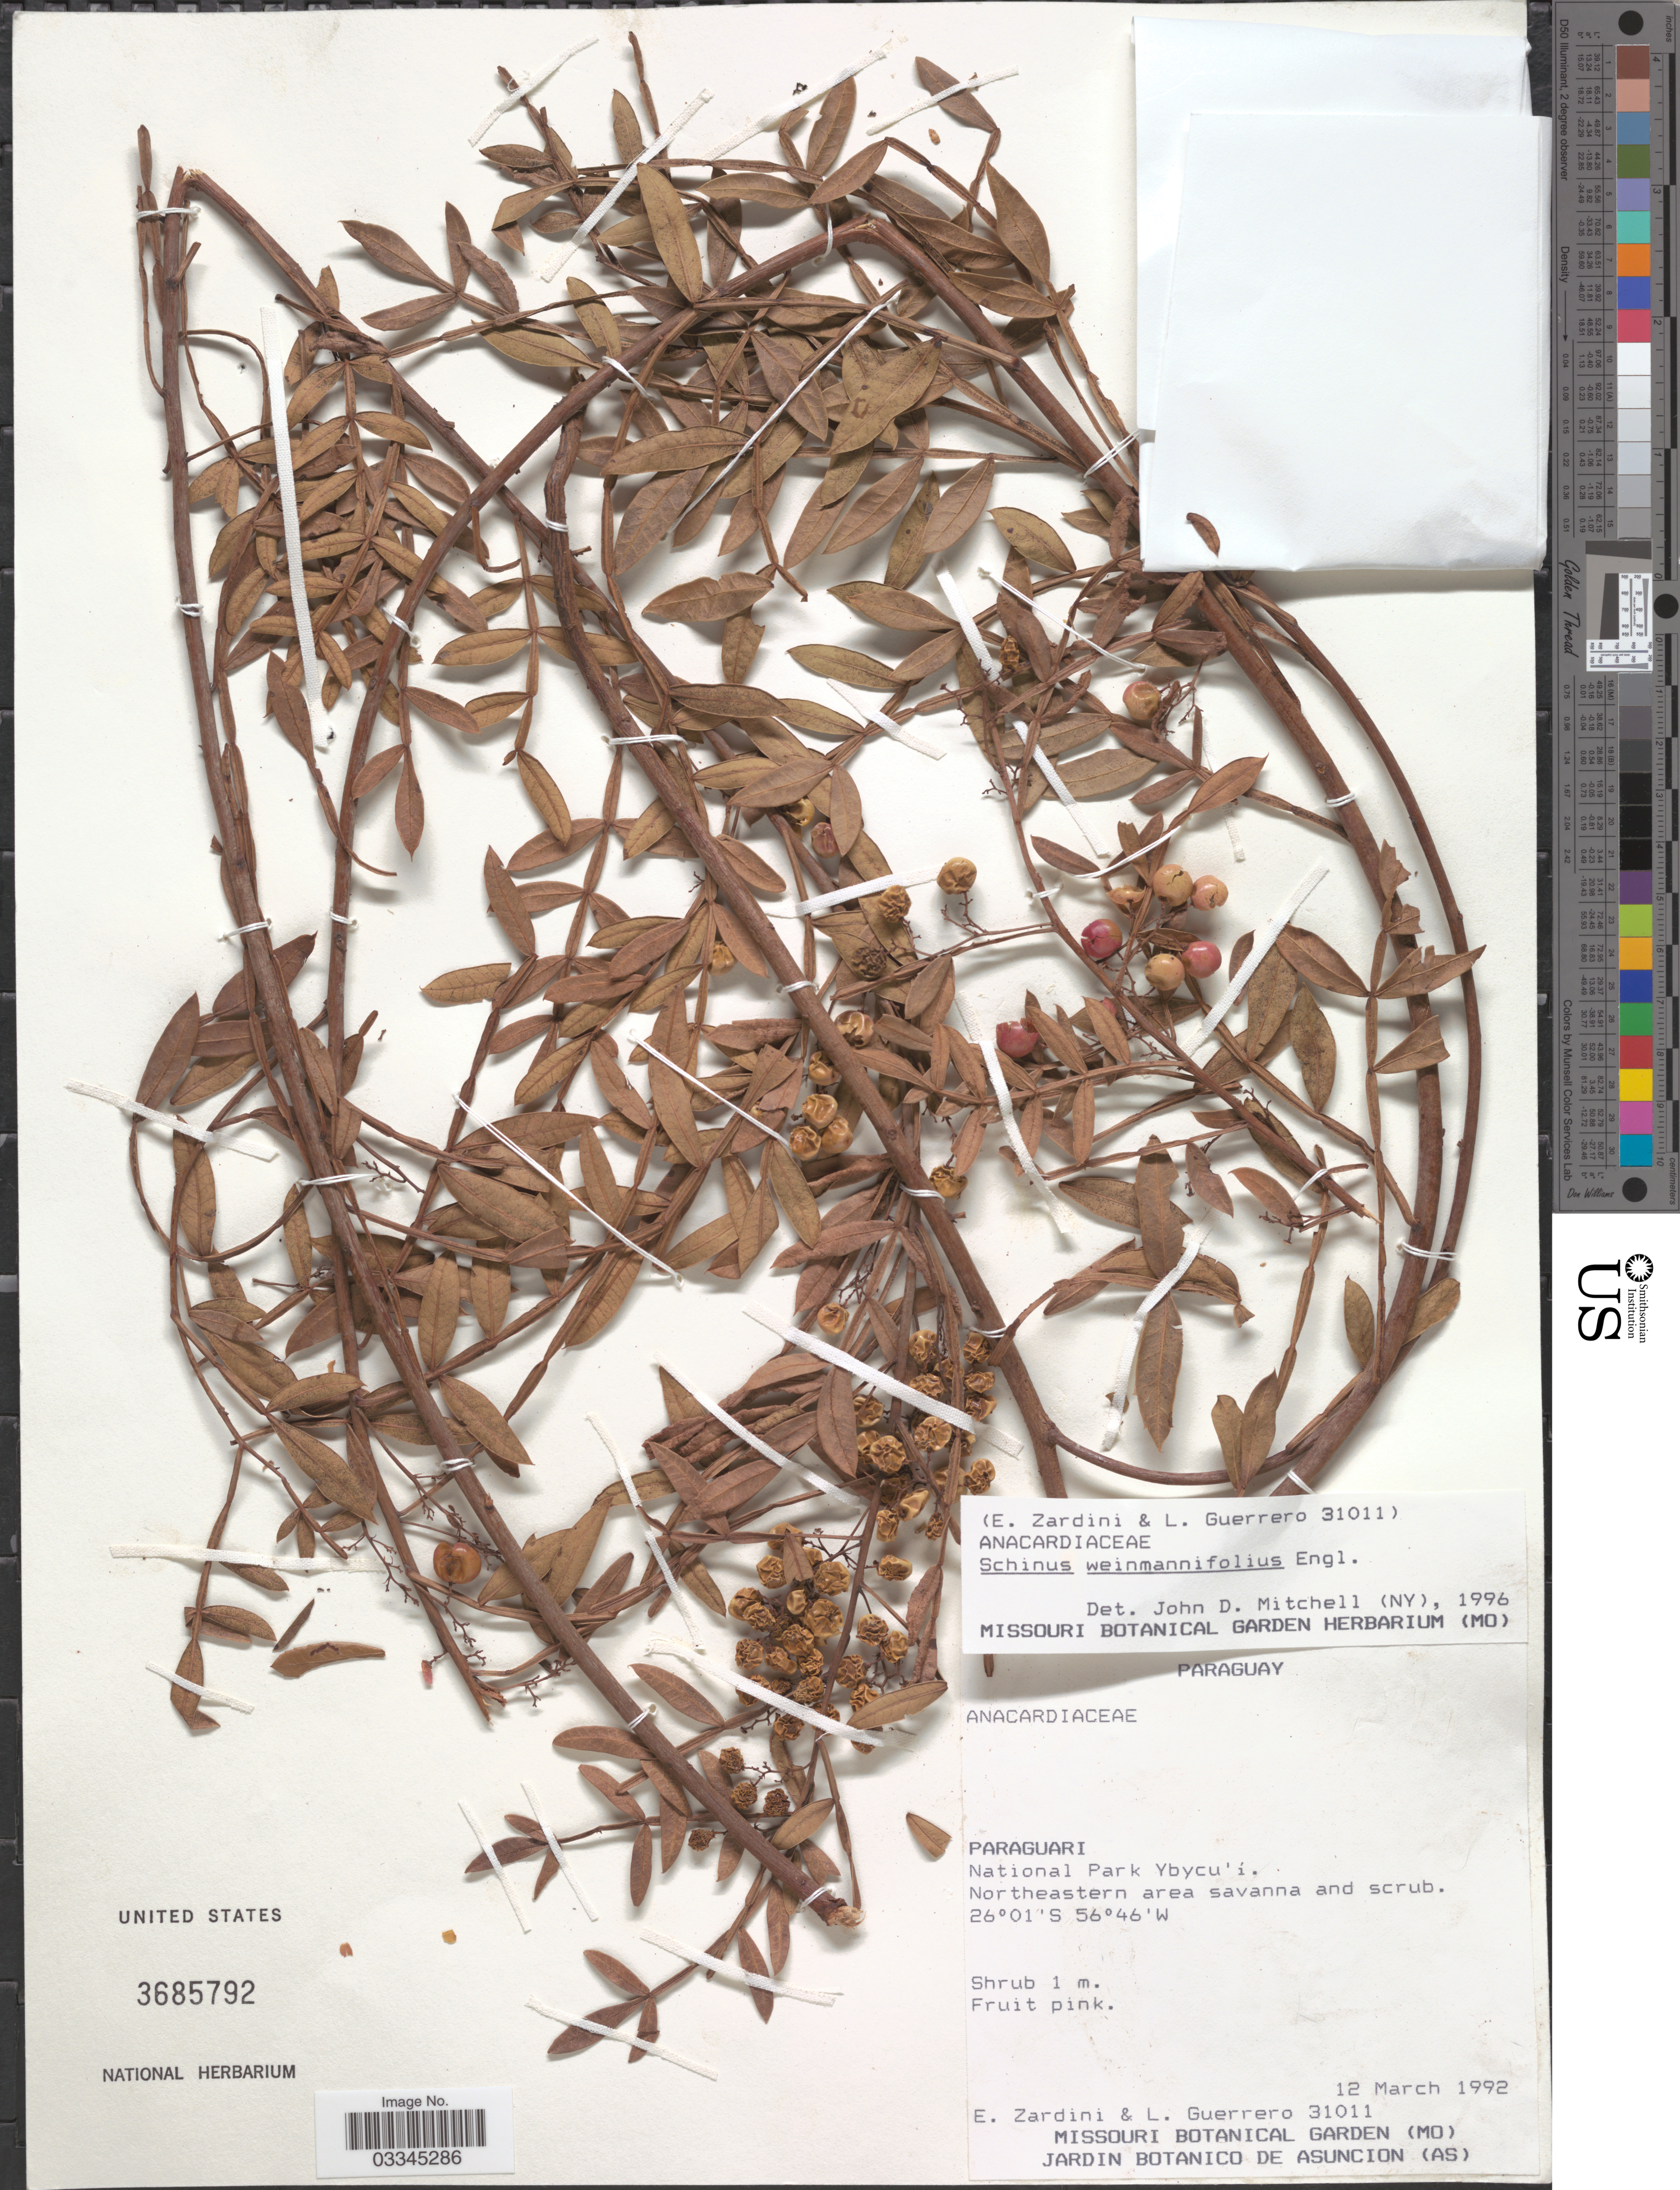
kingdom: Plantae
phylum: Tracheophyta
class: Magnoliopsida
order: Sapindales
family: Anacardiaceae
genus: Schinus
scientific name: Schinus weinmannifolia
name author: Engl.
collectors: E. Zardini & L. Guerrero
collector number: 31011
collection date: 1992-03-12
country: Paraguay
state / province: Paraguari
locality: National Park Ybycu'i. Northeastern area savanna and scrub.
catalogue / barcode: US 3685792